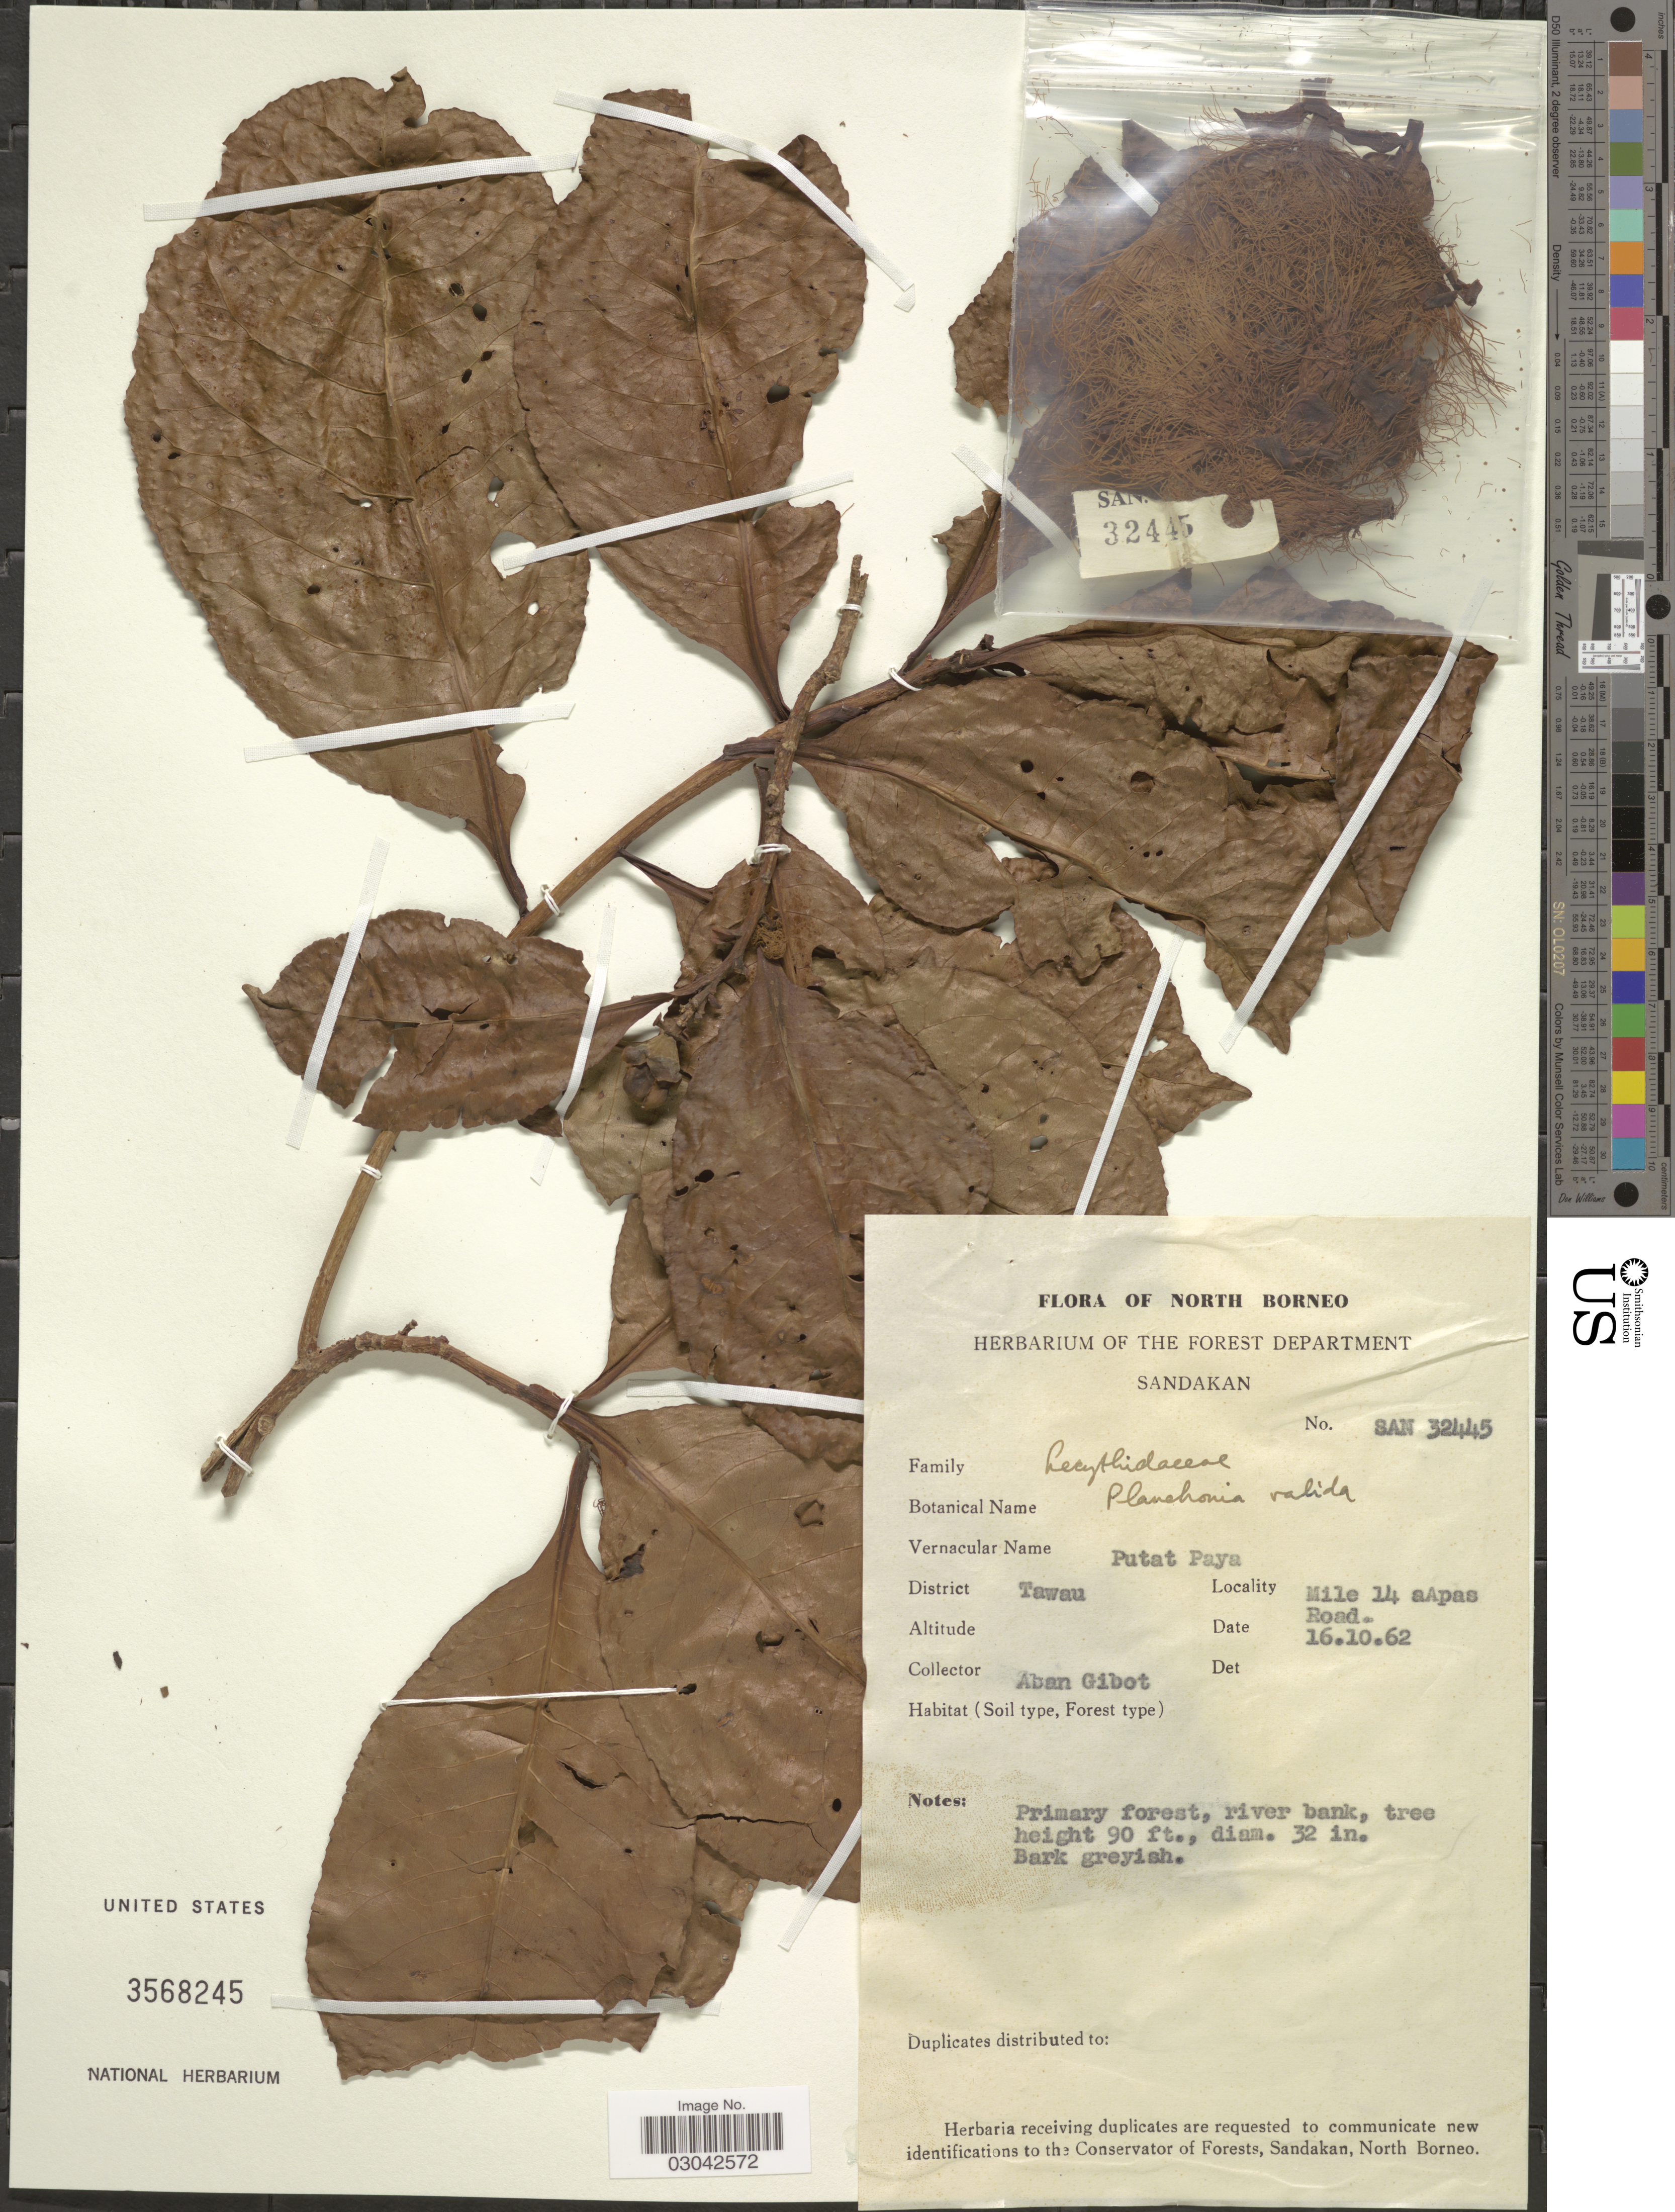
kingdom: Plantae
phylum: Tracheophyta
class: Magnoliopsida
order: Ericales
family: Lecythidaceae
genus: Planchonia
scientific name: Planchonia valida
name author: Blume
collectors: A. Gibot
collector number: SAN 32445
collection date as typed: Transcribed d/m/y: 16/10/62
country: Malaysia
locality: North Borneo. District Tawau. Mile 14 aApas Road.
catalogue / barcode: US 3568245